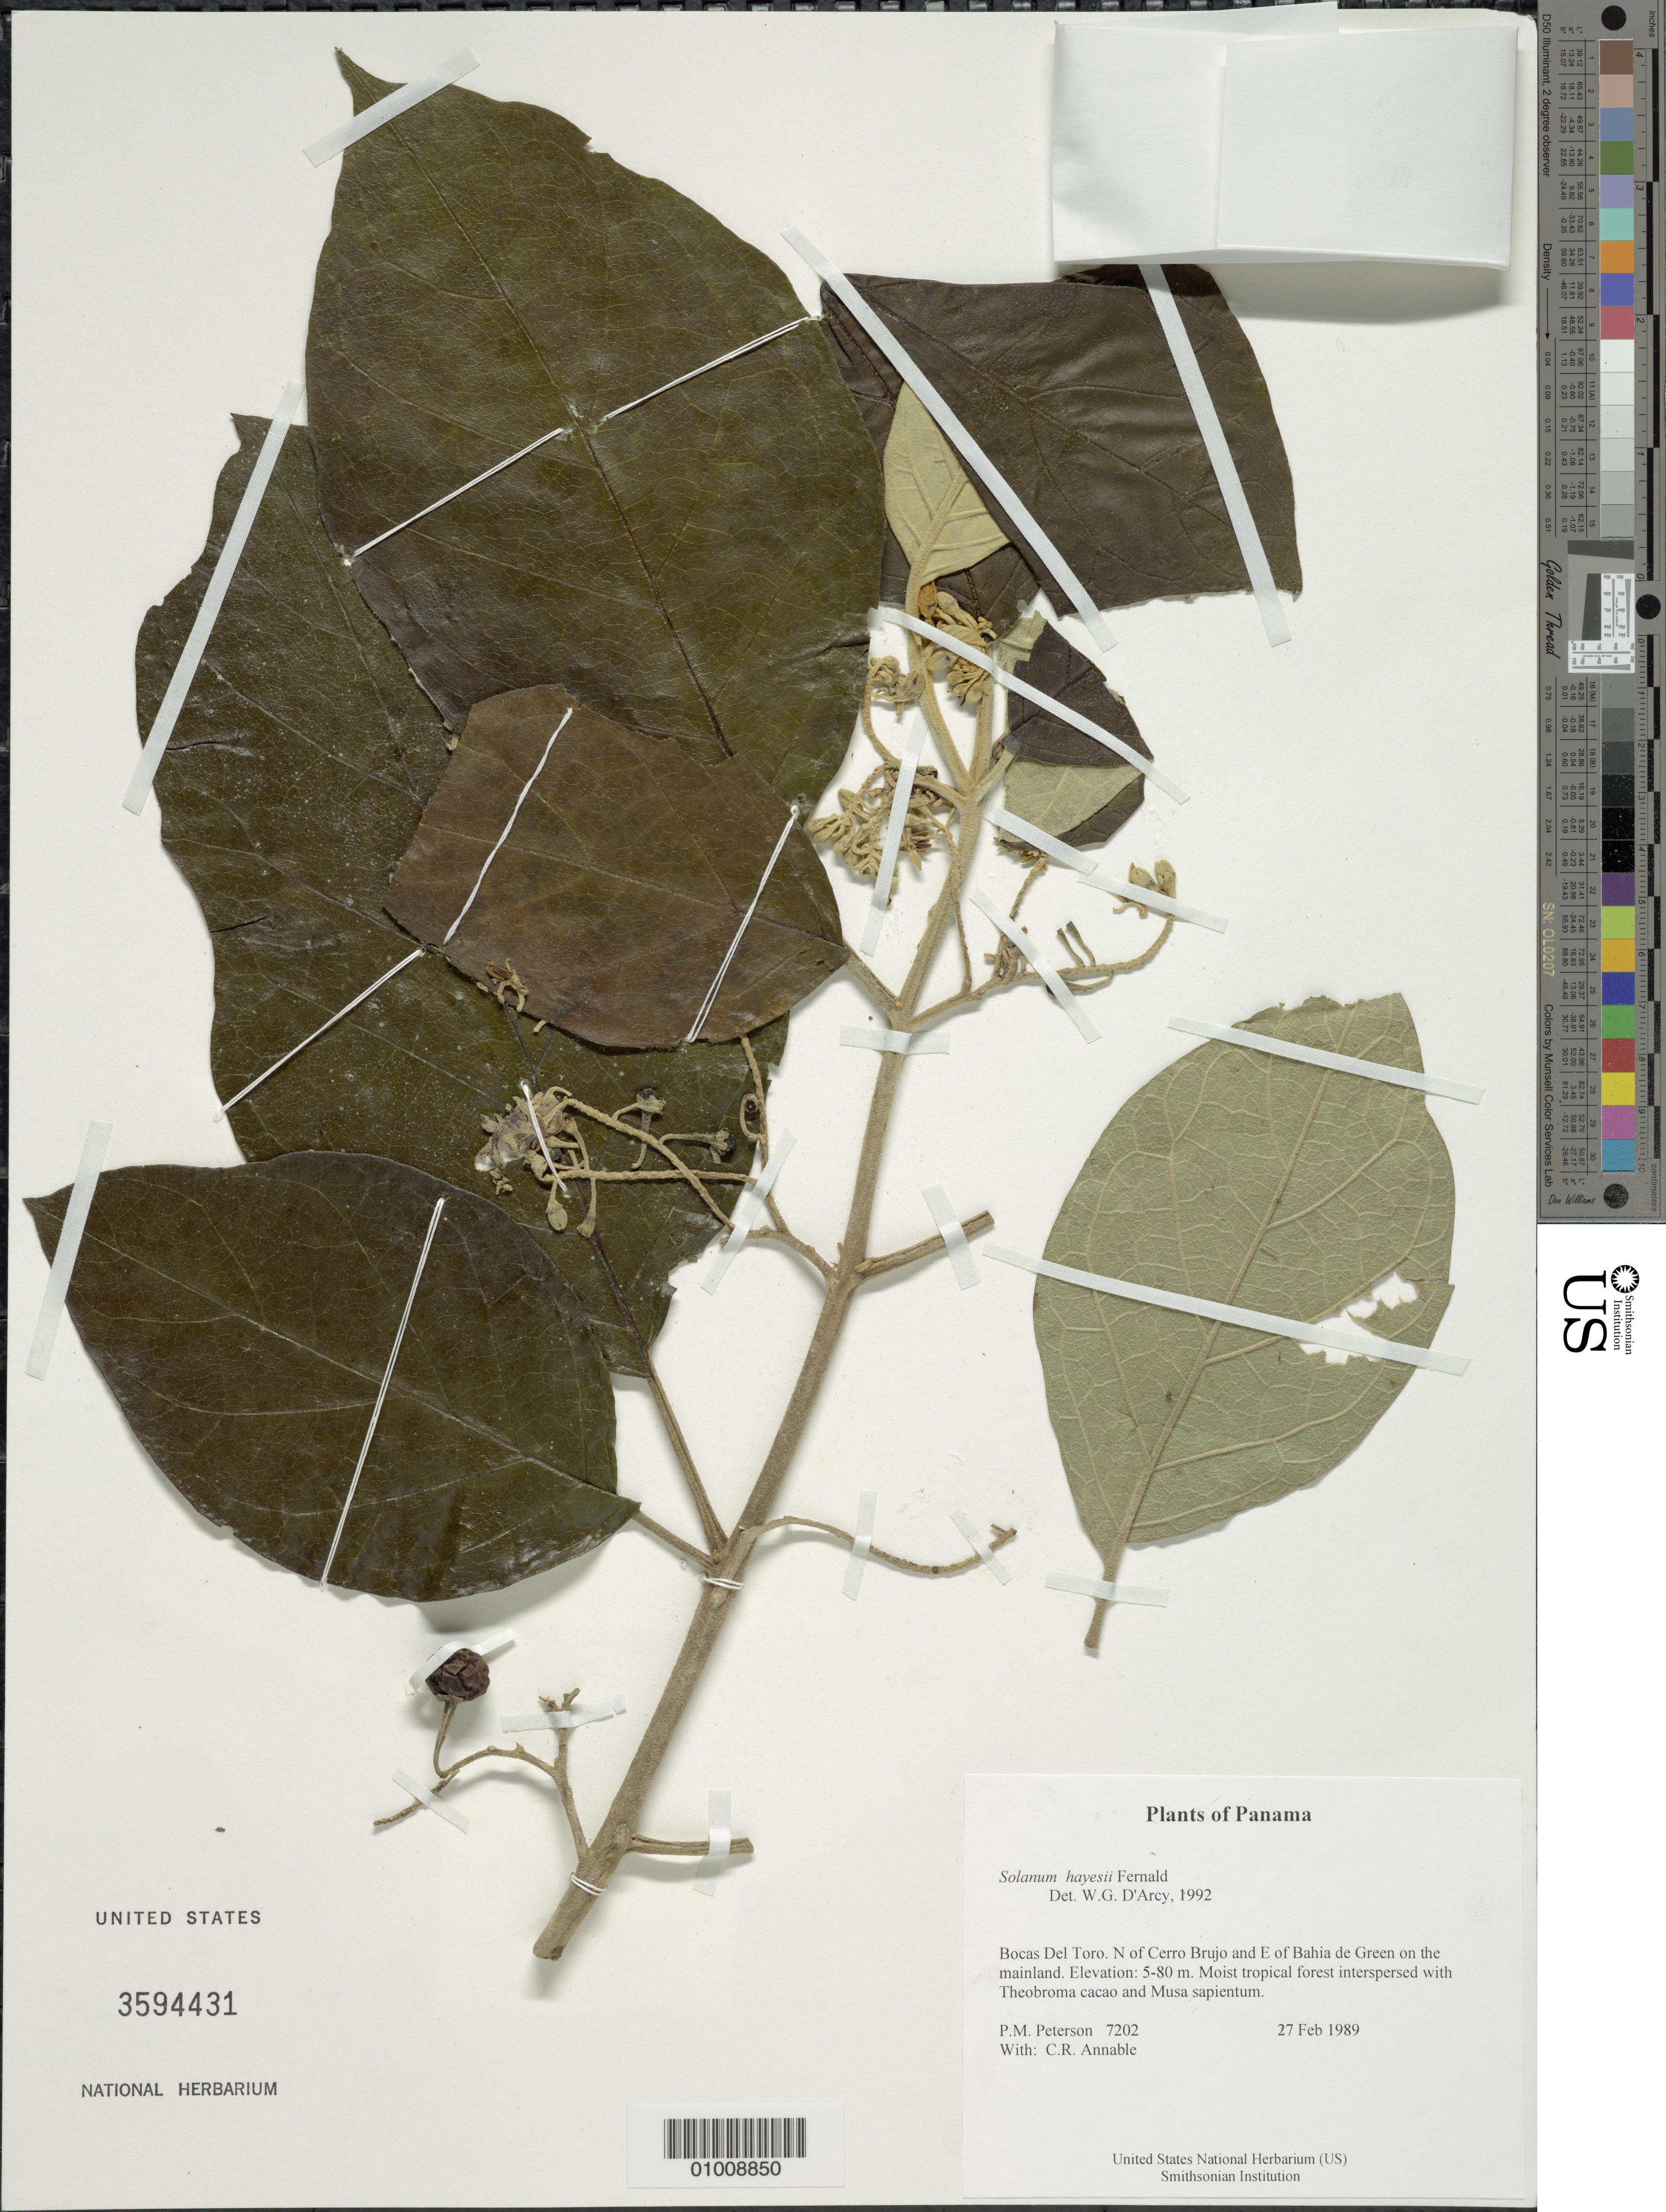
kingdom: Plantae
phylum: Tracheophyta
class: Magnoliopsida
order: Solanales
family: Solanaceae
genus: Solanum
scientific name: Solanum hayesii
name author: Fernald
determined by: D'Arcy, W. G.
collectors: P. M. Peterson & C. R. Annable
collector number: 07202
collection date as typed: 27 Feb 1989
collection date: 1989-02-27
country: Panama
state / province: Bocas del Toro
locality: N of Cerro Brujo and E of Bahia de Green on the mainland.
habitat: Moist tropical forest interspersed with Theobroma cacao and Musa sapientum.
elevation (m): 5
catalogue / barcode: US 3594431